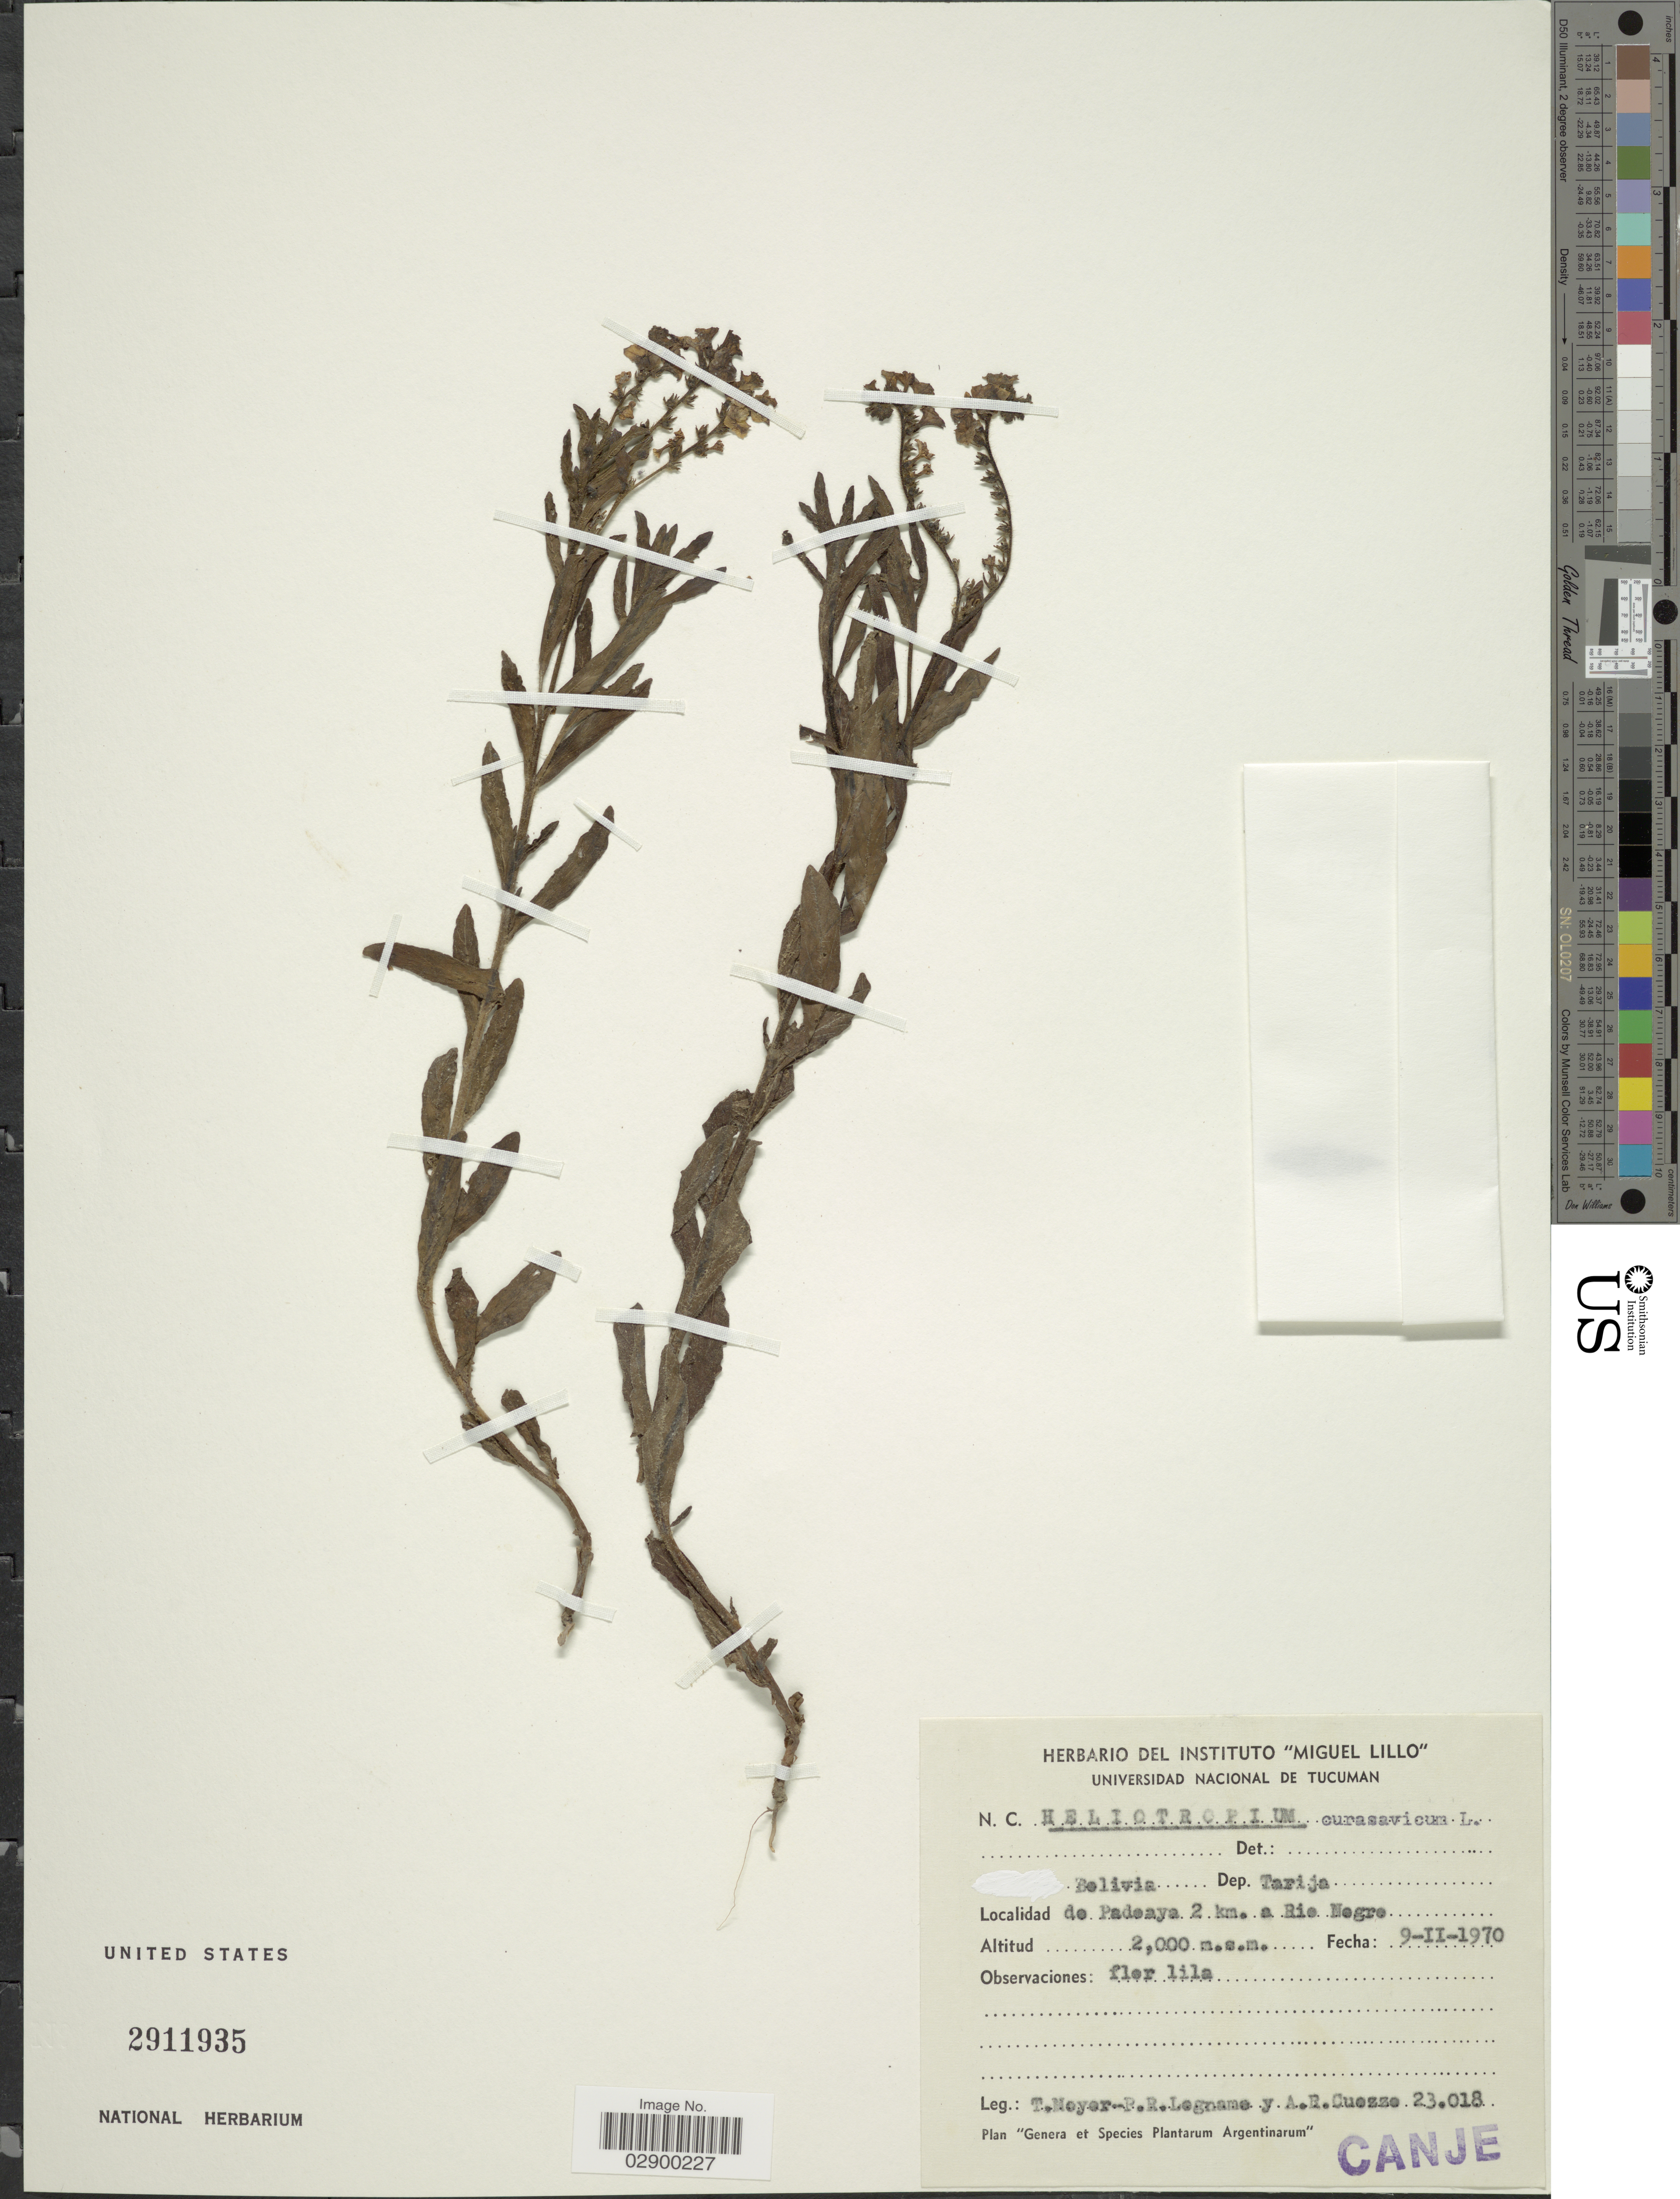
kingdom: Plantae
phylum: Tracheophyta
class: Magnoliopsida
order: Boraginales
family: Heliotropiaceae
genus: Heliotropium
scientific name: Heliotropium curassavicum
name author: L.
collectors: T. Meyer, P. R. Legname & A. Cuezzo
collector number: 23018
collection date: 1970-02-09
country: Bolivia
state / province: Tarija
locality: Dep. Tarija, de Padeaya 2 km. a Rio Negro.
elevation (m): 2000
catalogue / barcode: US 2911935